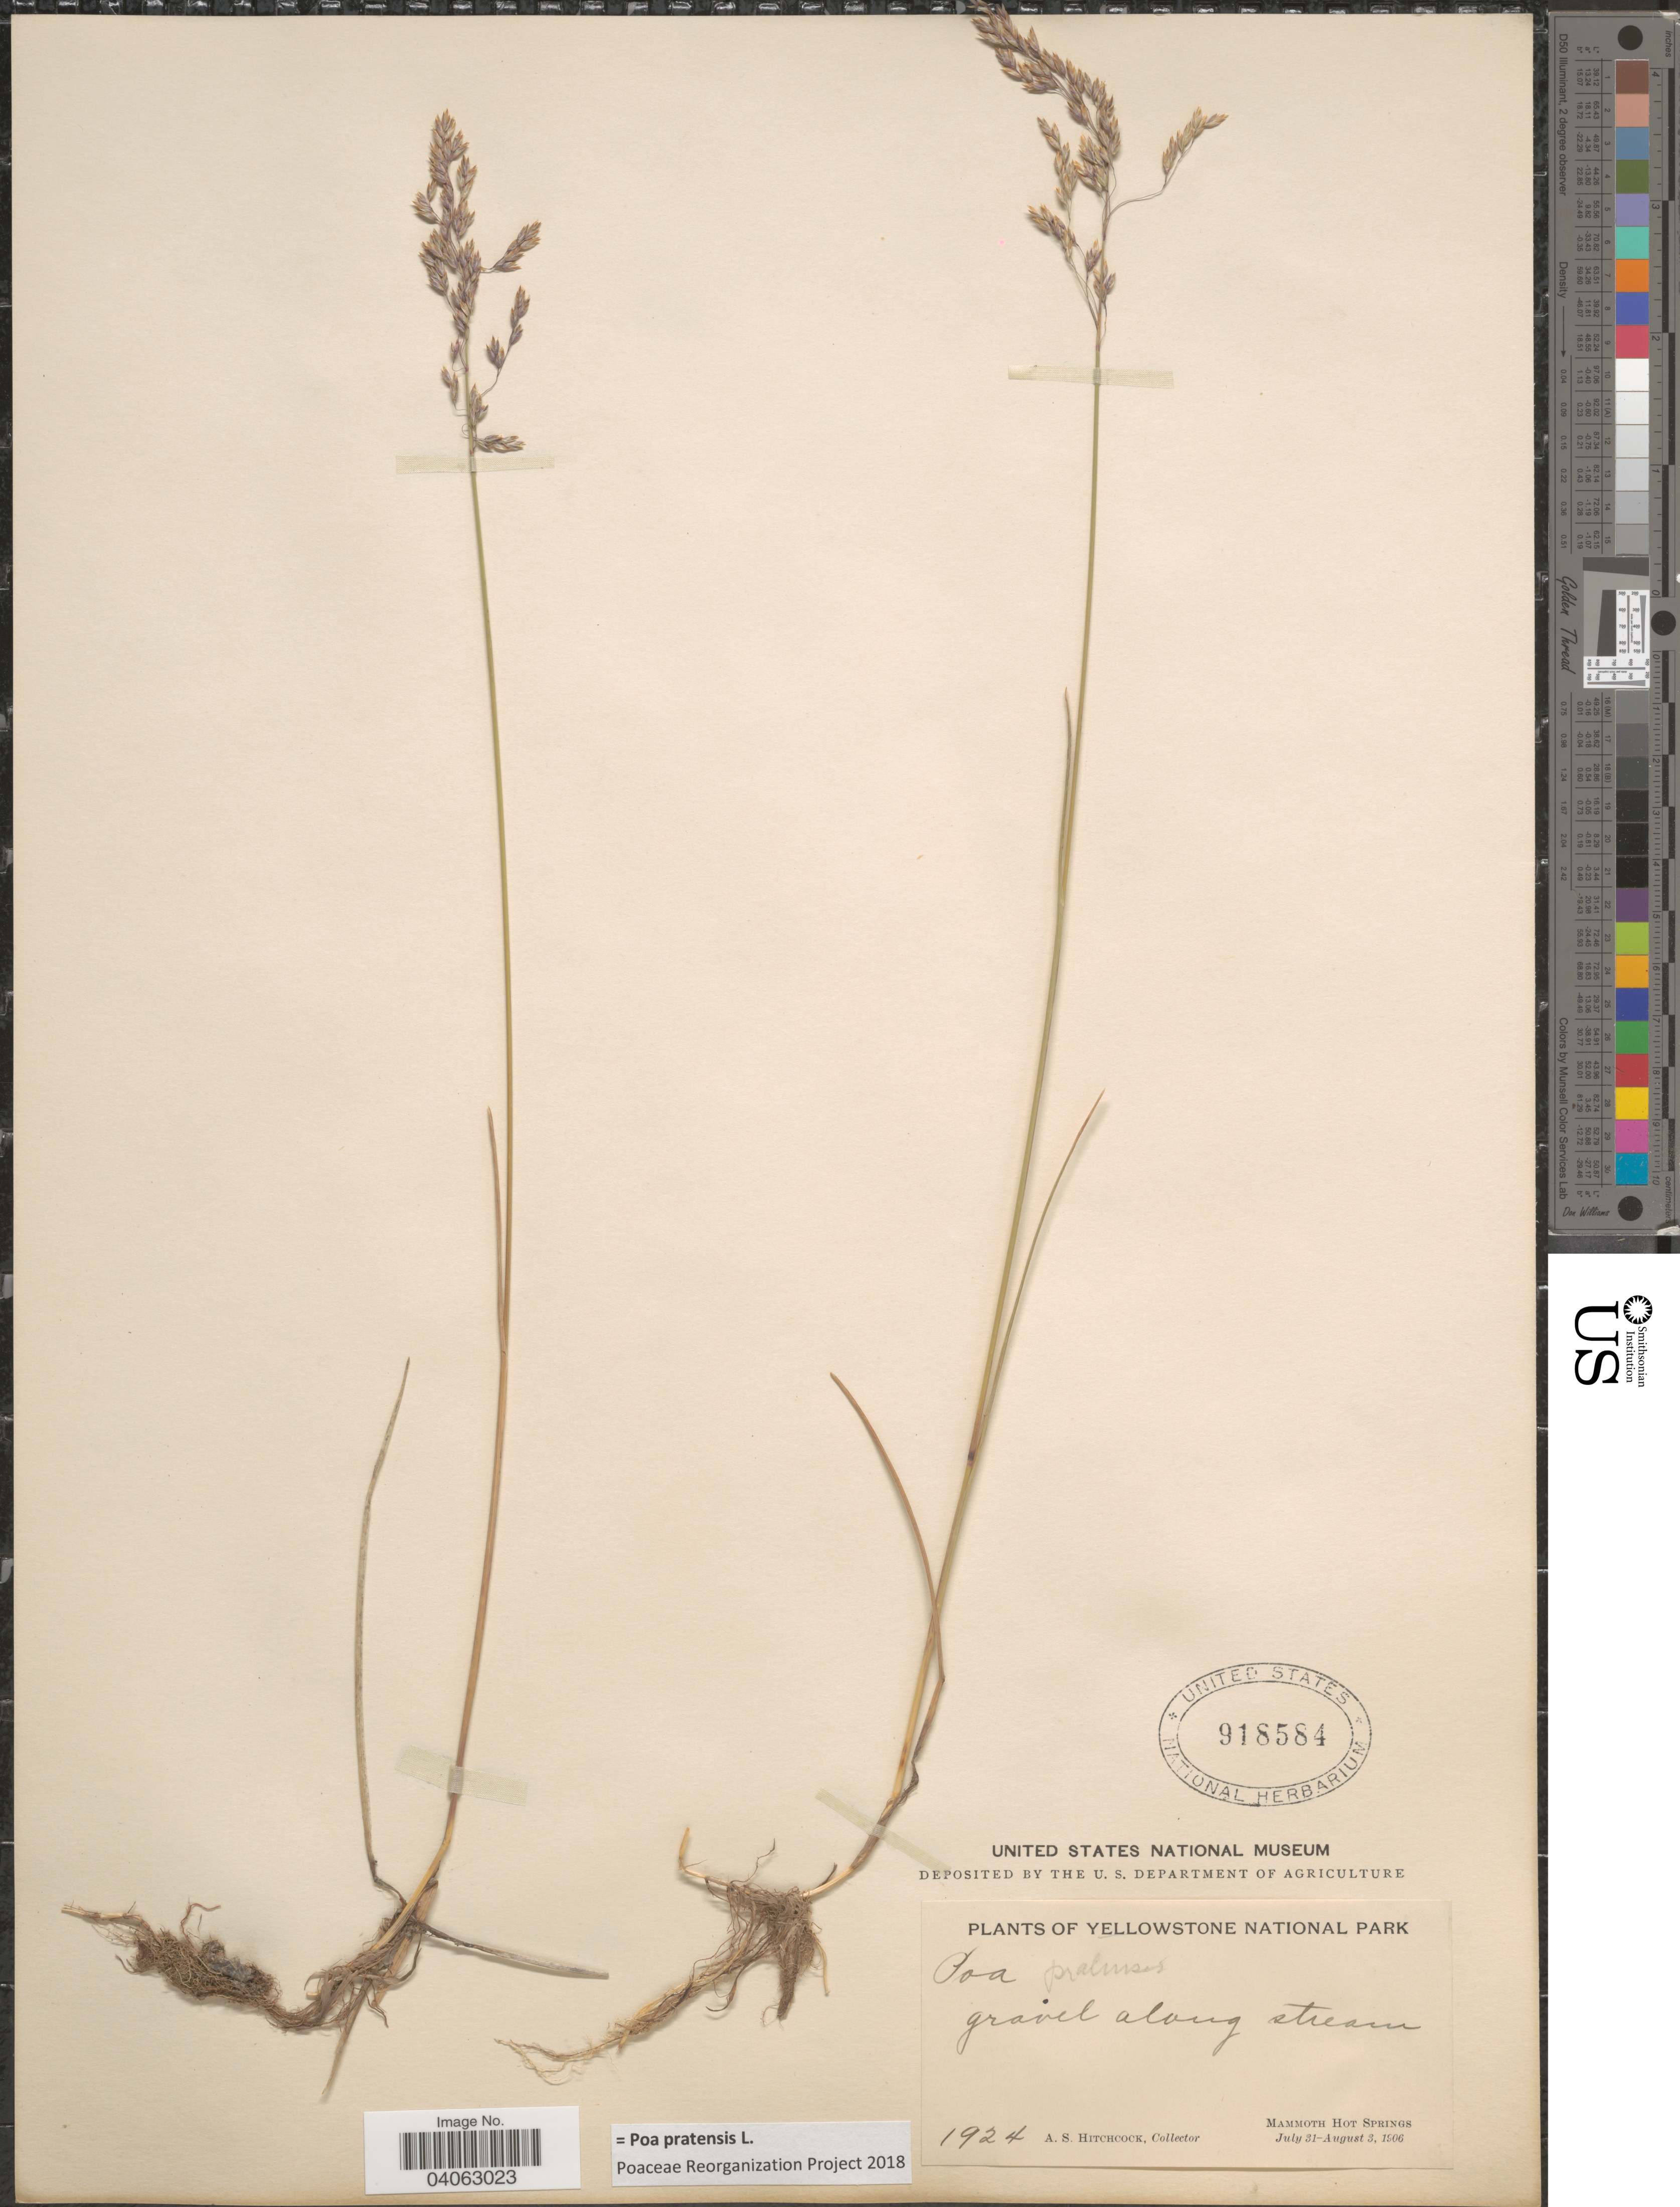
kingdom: Plantae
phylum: Tracheophyta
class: Liliopsida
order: Poales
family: Poaceae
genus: Poa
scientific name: Poa pratensis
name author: L.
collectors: A. S. Hitchcock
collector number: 1924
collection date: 1906-07-31/1906-08-03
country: United States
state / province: Wyoming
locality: Yellowstone National Park. Along stream, Mammoth Hot Springs.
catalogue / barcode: US 918584